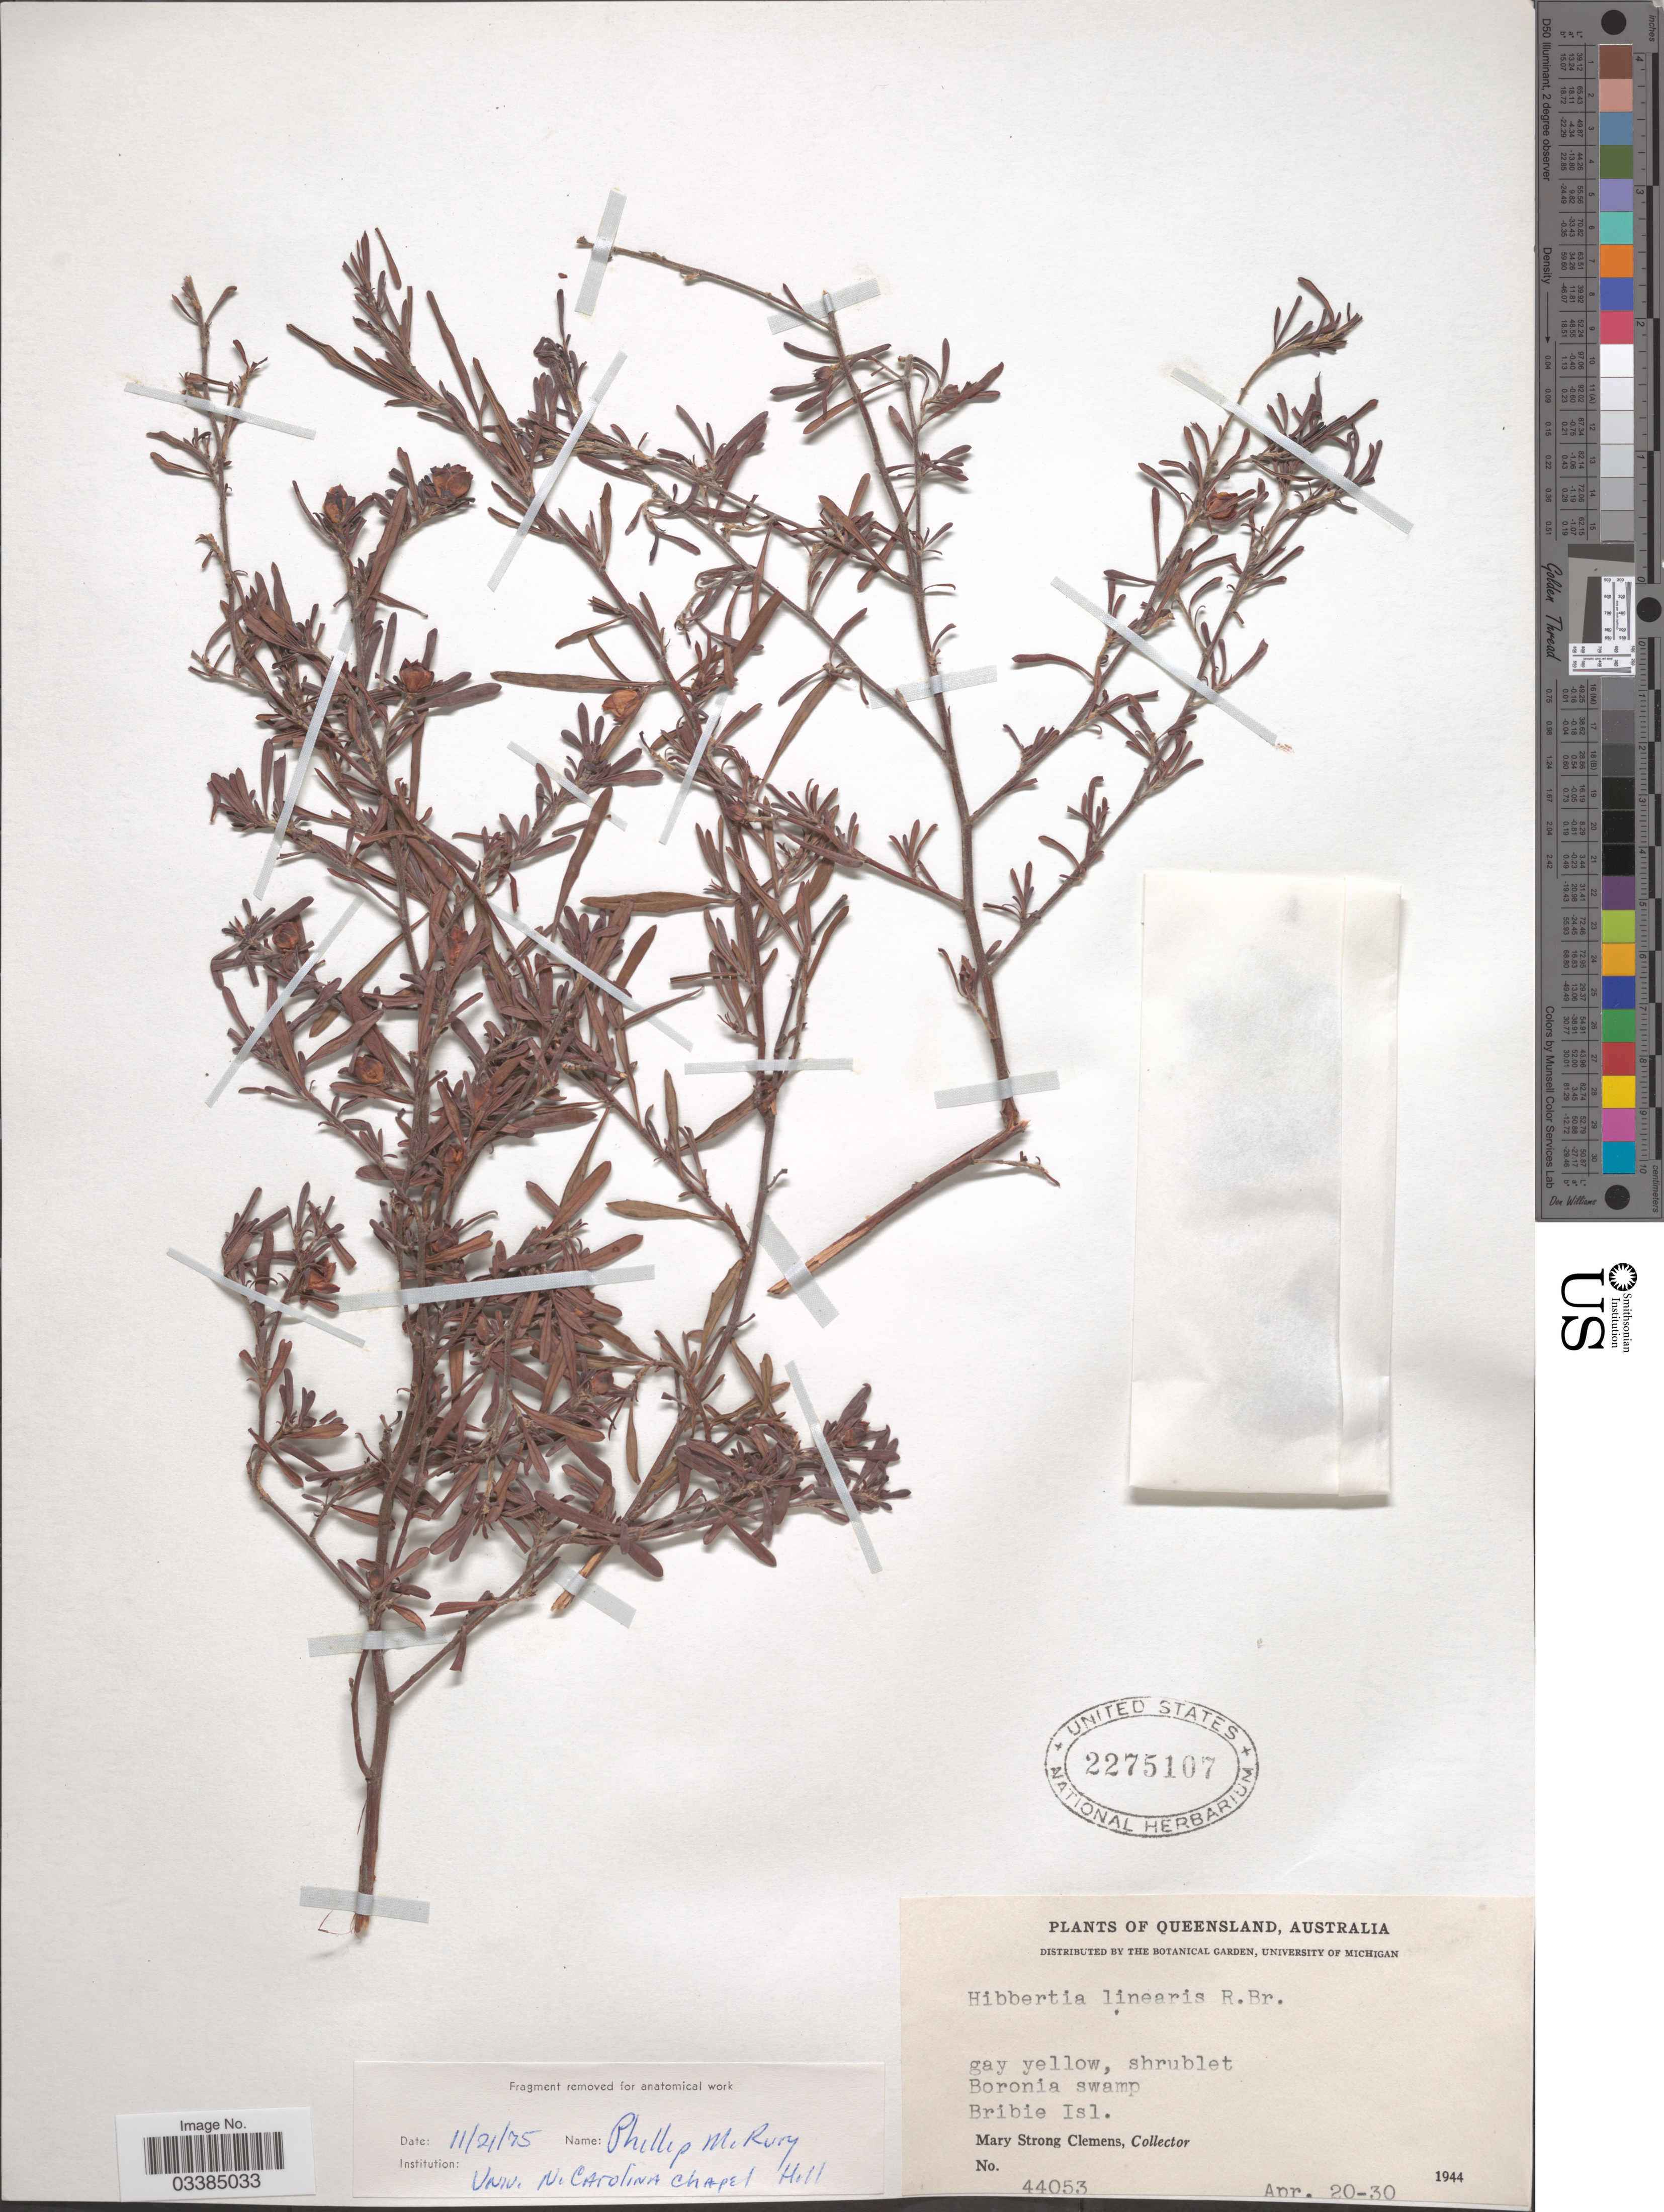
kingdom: Plantae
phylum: Tracheophyta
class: Magnoliopsida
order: Dilleniales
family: Dilleniaceae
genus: Hibbertia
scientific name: Hibbertia linearis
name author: R. Br. ex DC.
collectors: M. S. Clemens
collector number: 44053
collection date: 1944-04-20/1944-04-30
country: Australia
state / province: Queensland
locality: Boronia swamp. Bribie Isl.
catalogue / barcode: US 2275107